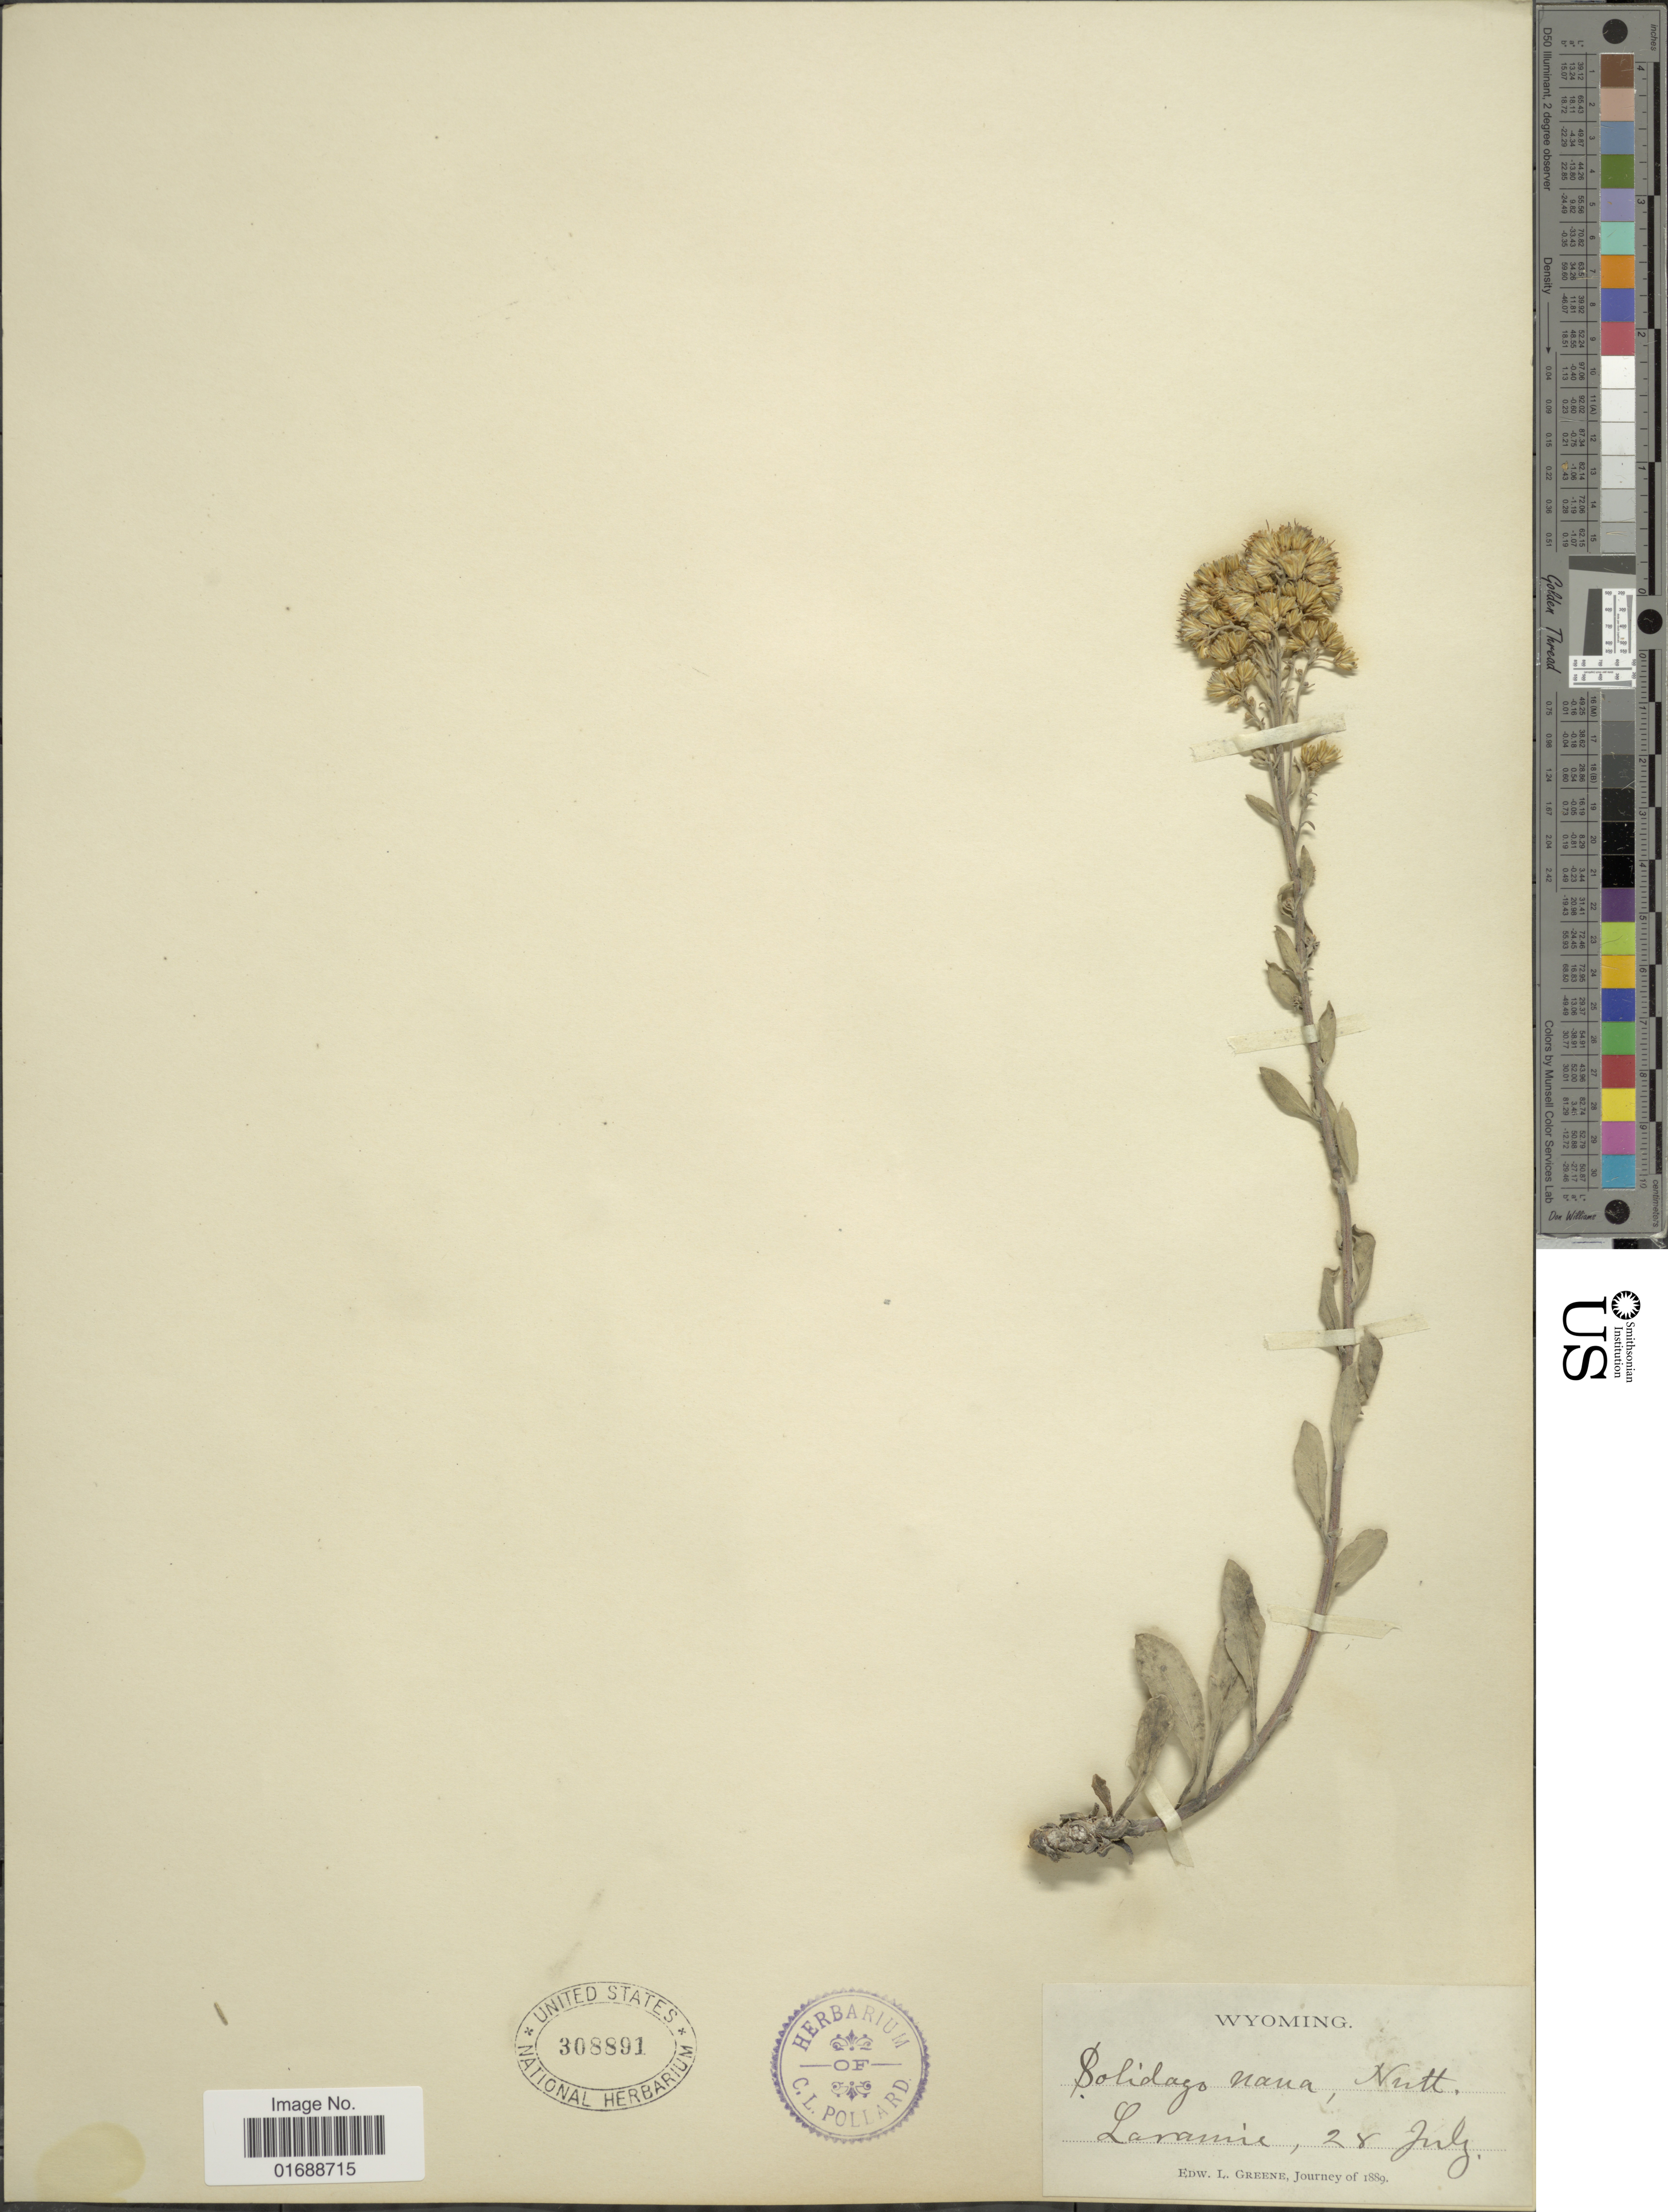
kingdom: Plantae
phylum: Tracheophyta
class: Magnoliopsida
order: Asterales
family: Asteraceae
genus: Solidago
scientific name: Solidago nana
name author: Nutt.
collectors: E. L. Greene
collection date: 1889-07-28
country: United States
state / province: Wyoming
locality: Laramie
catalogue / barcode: US 308891